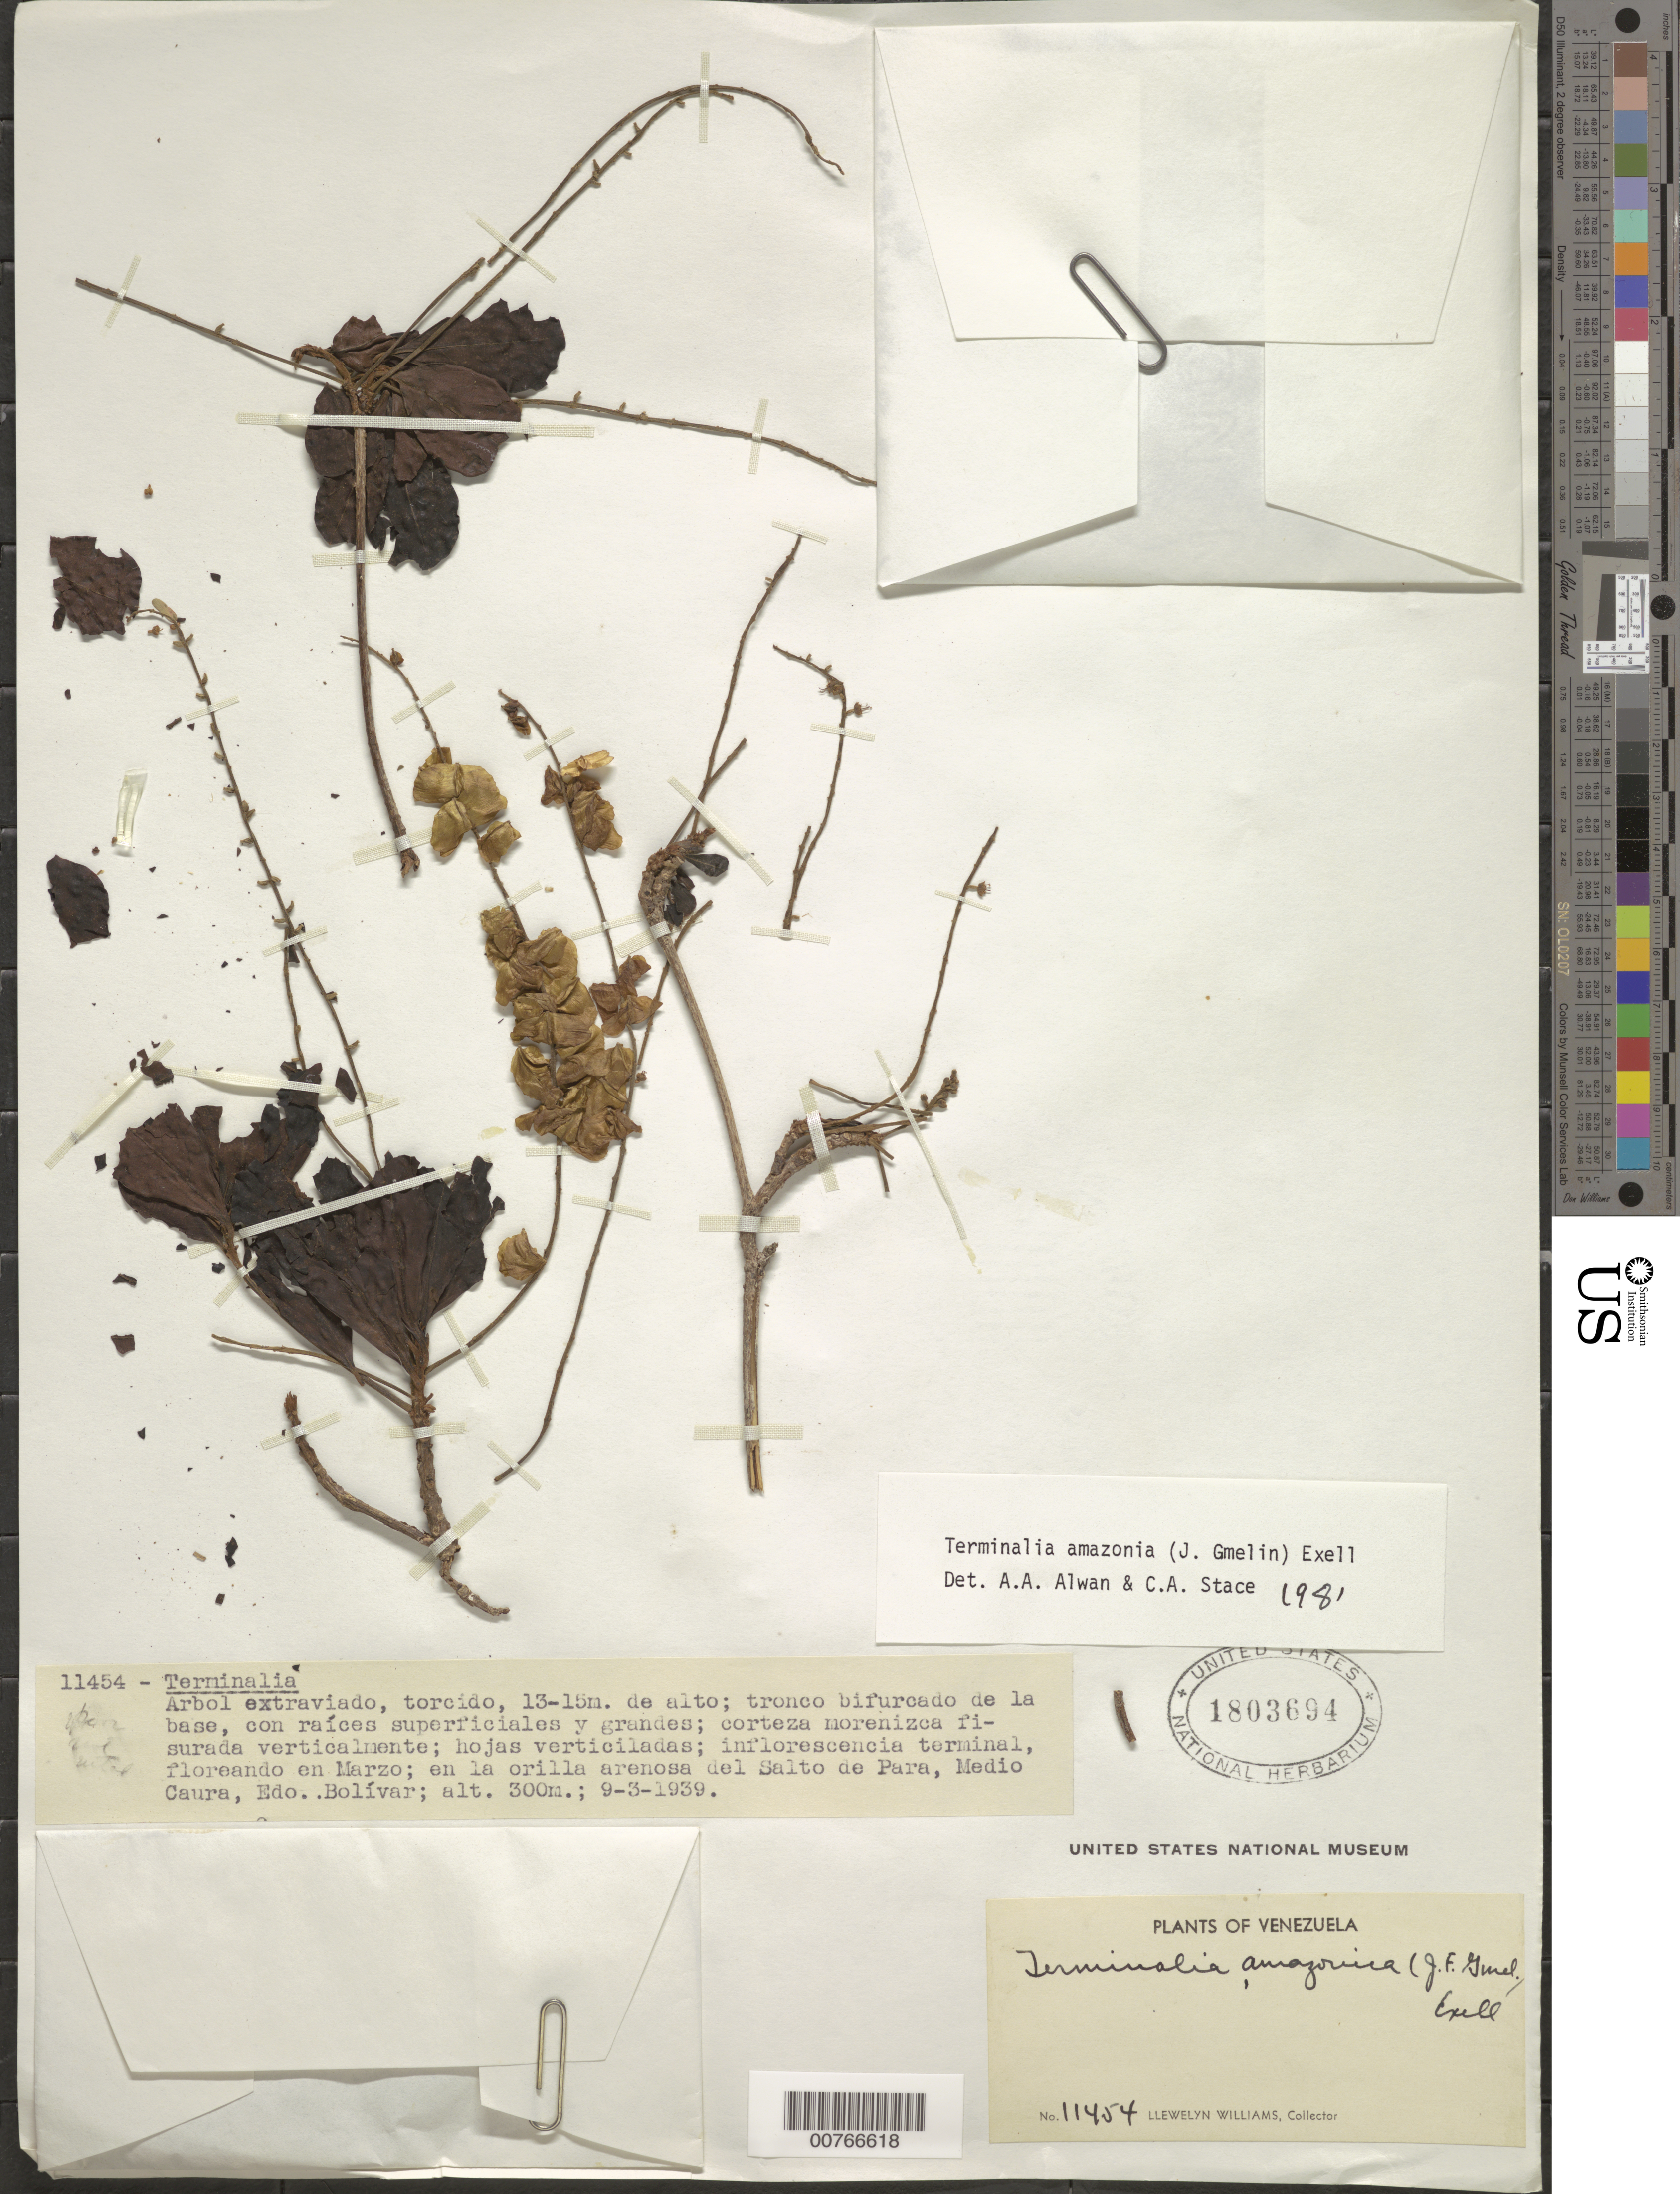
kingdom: Plantae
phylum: Tracheophyta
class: Magnoliopsida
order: Myrtales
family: Combretaceae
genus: Terminalia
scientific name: Terminalia amazonia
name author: (J.F. Gmel.) Exell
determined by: Alwan, A. R.; Stace, C. A.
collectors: Ll. Williams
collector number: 11454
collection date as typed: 9-Mar-39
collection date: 1939-03-09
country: Venezuela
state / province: Bolívar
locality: Salto de Para, Medio Caura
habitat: Orilla arenosa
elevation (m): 300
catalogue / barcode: US 1803694